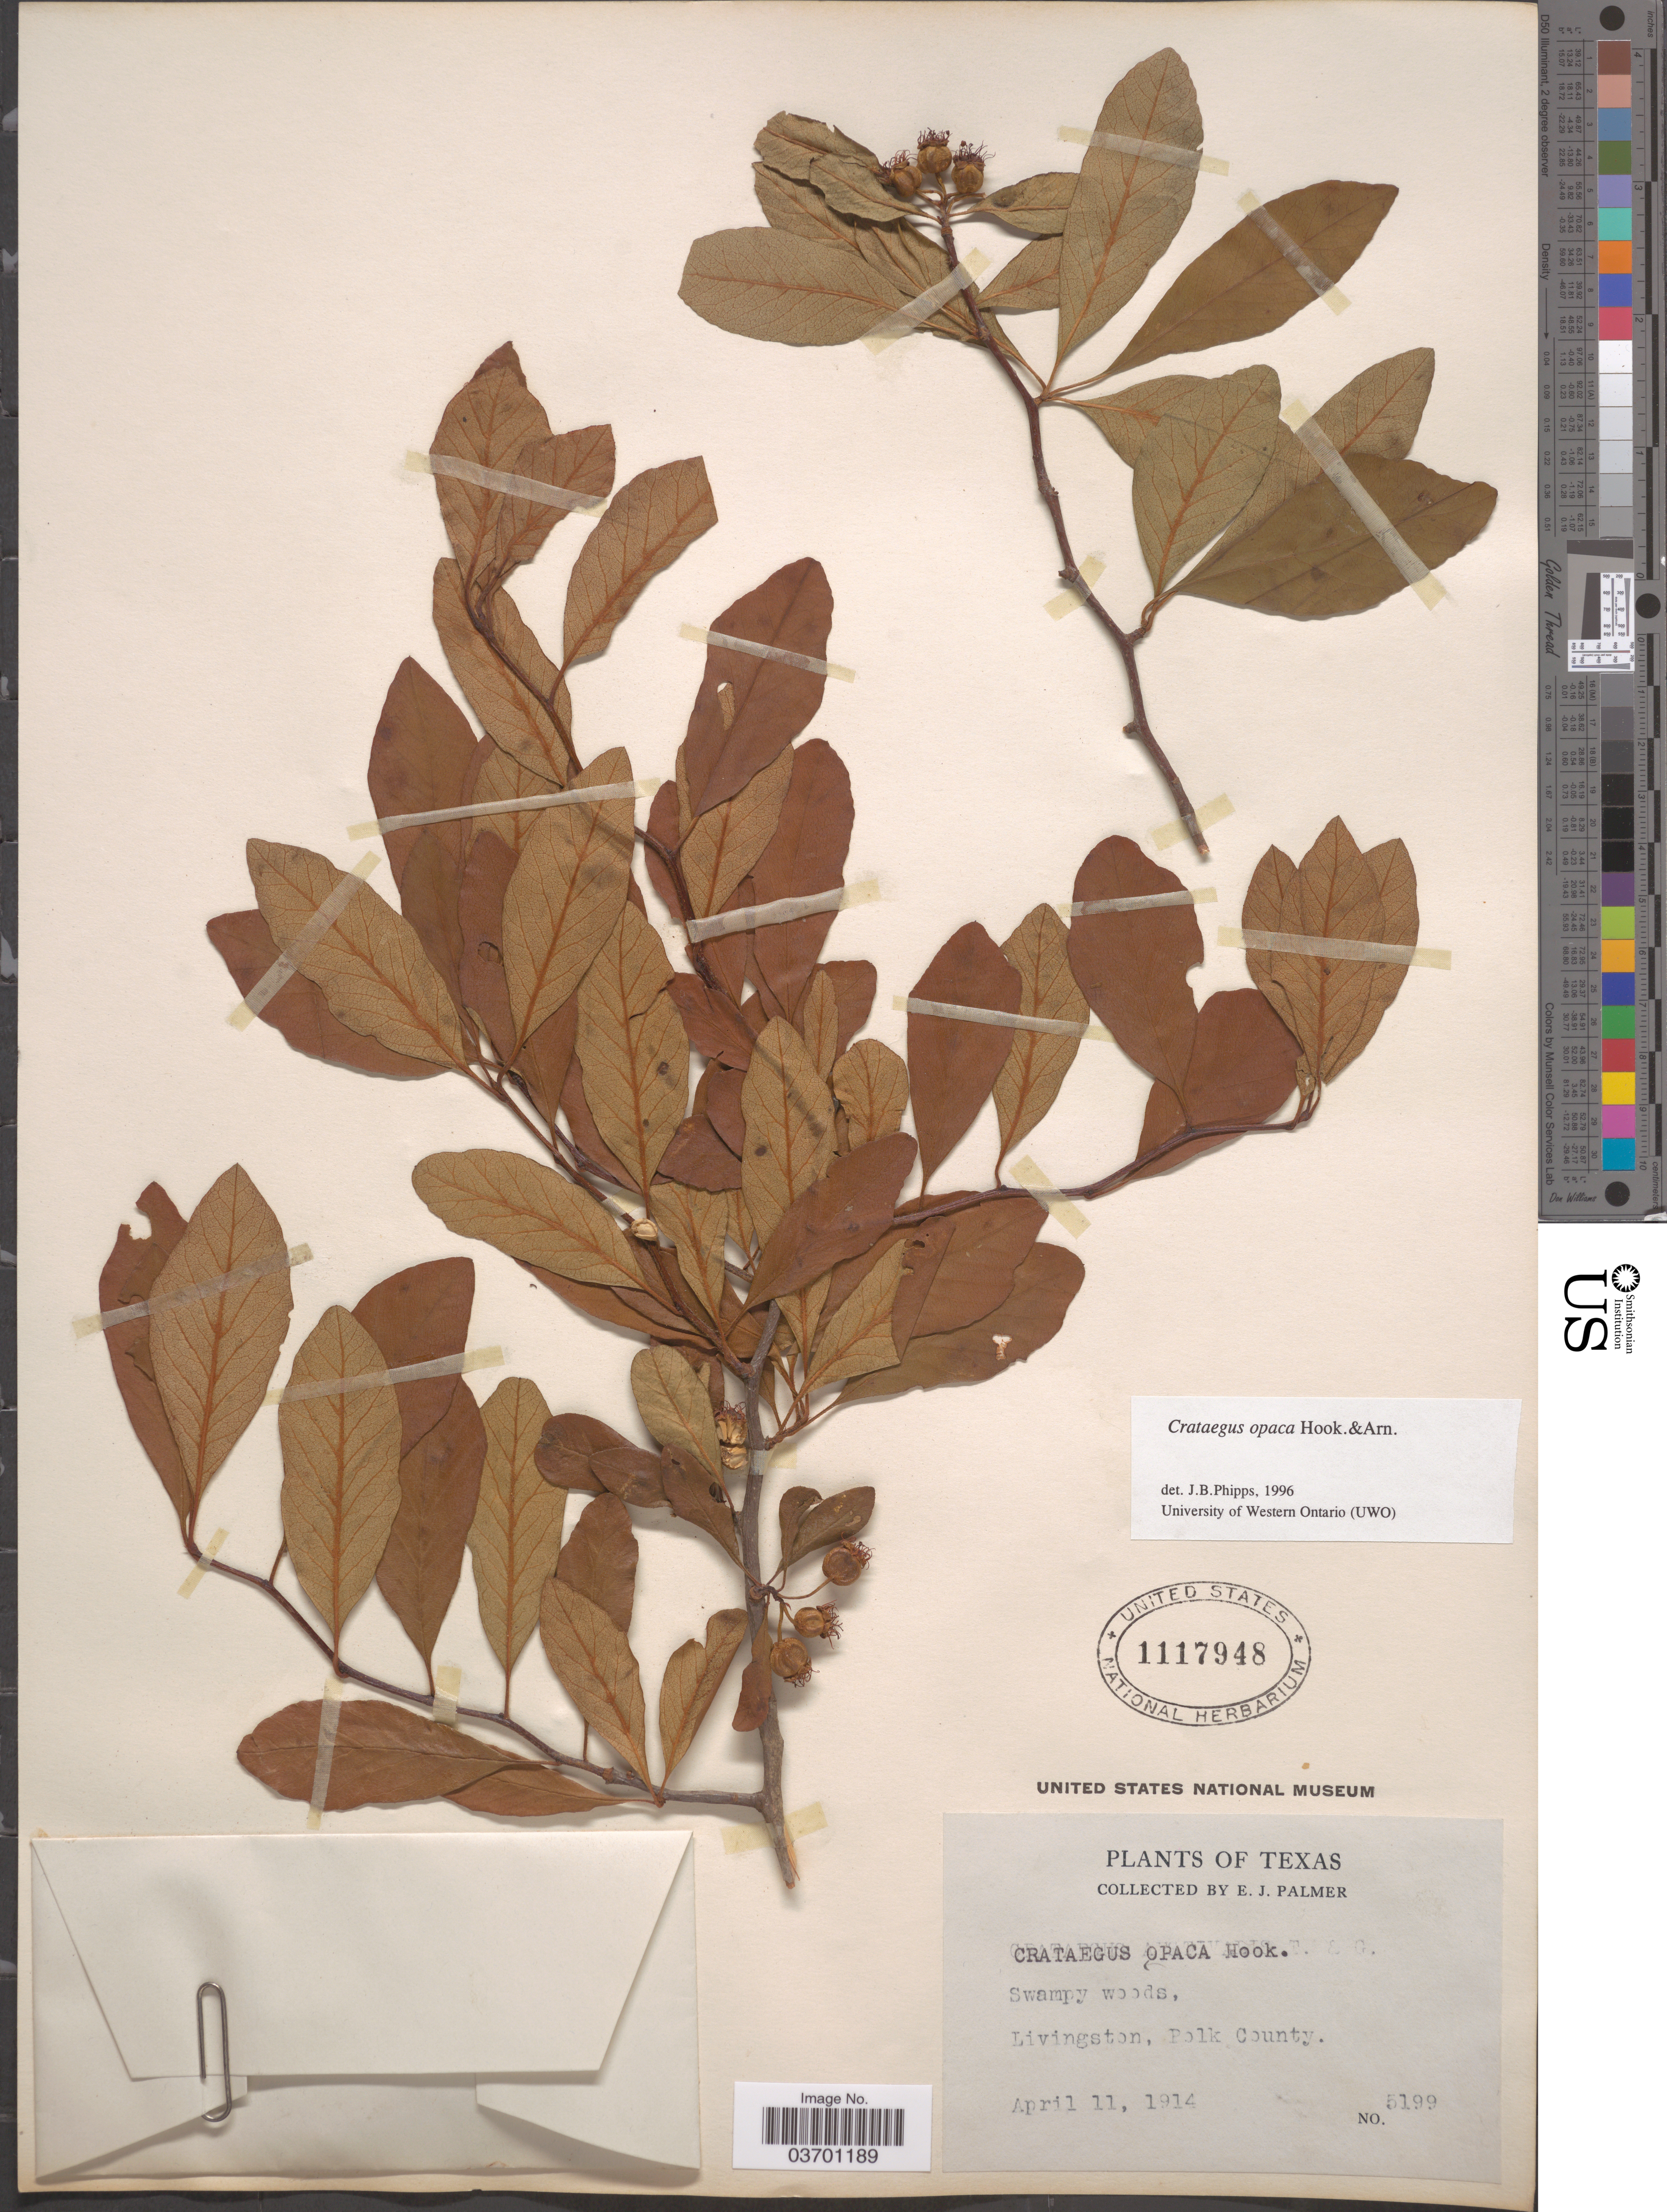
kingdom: Plantae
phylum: Tracheophyta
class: Magnoliopsida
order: Rosales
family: Rosaceae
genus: Crataegus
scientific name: Crataegus opaca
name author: Hook. & Arn.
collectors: E. J. Palmer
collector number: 5199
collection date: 1914-04-11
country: United States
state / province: Texas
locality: Livingston, Polk County.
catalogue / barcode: US 1117948